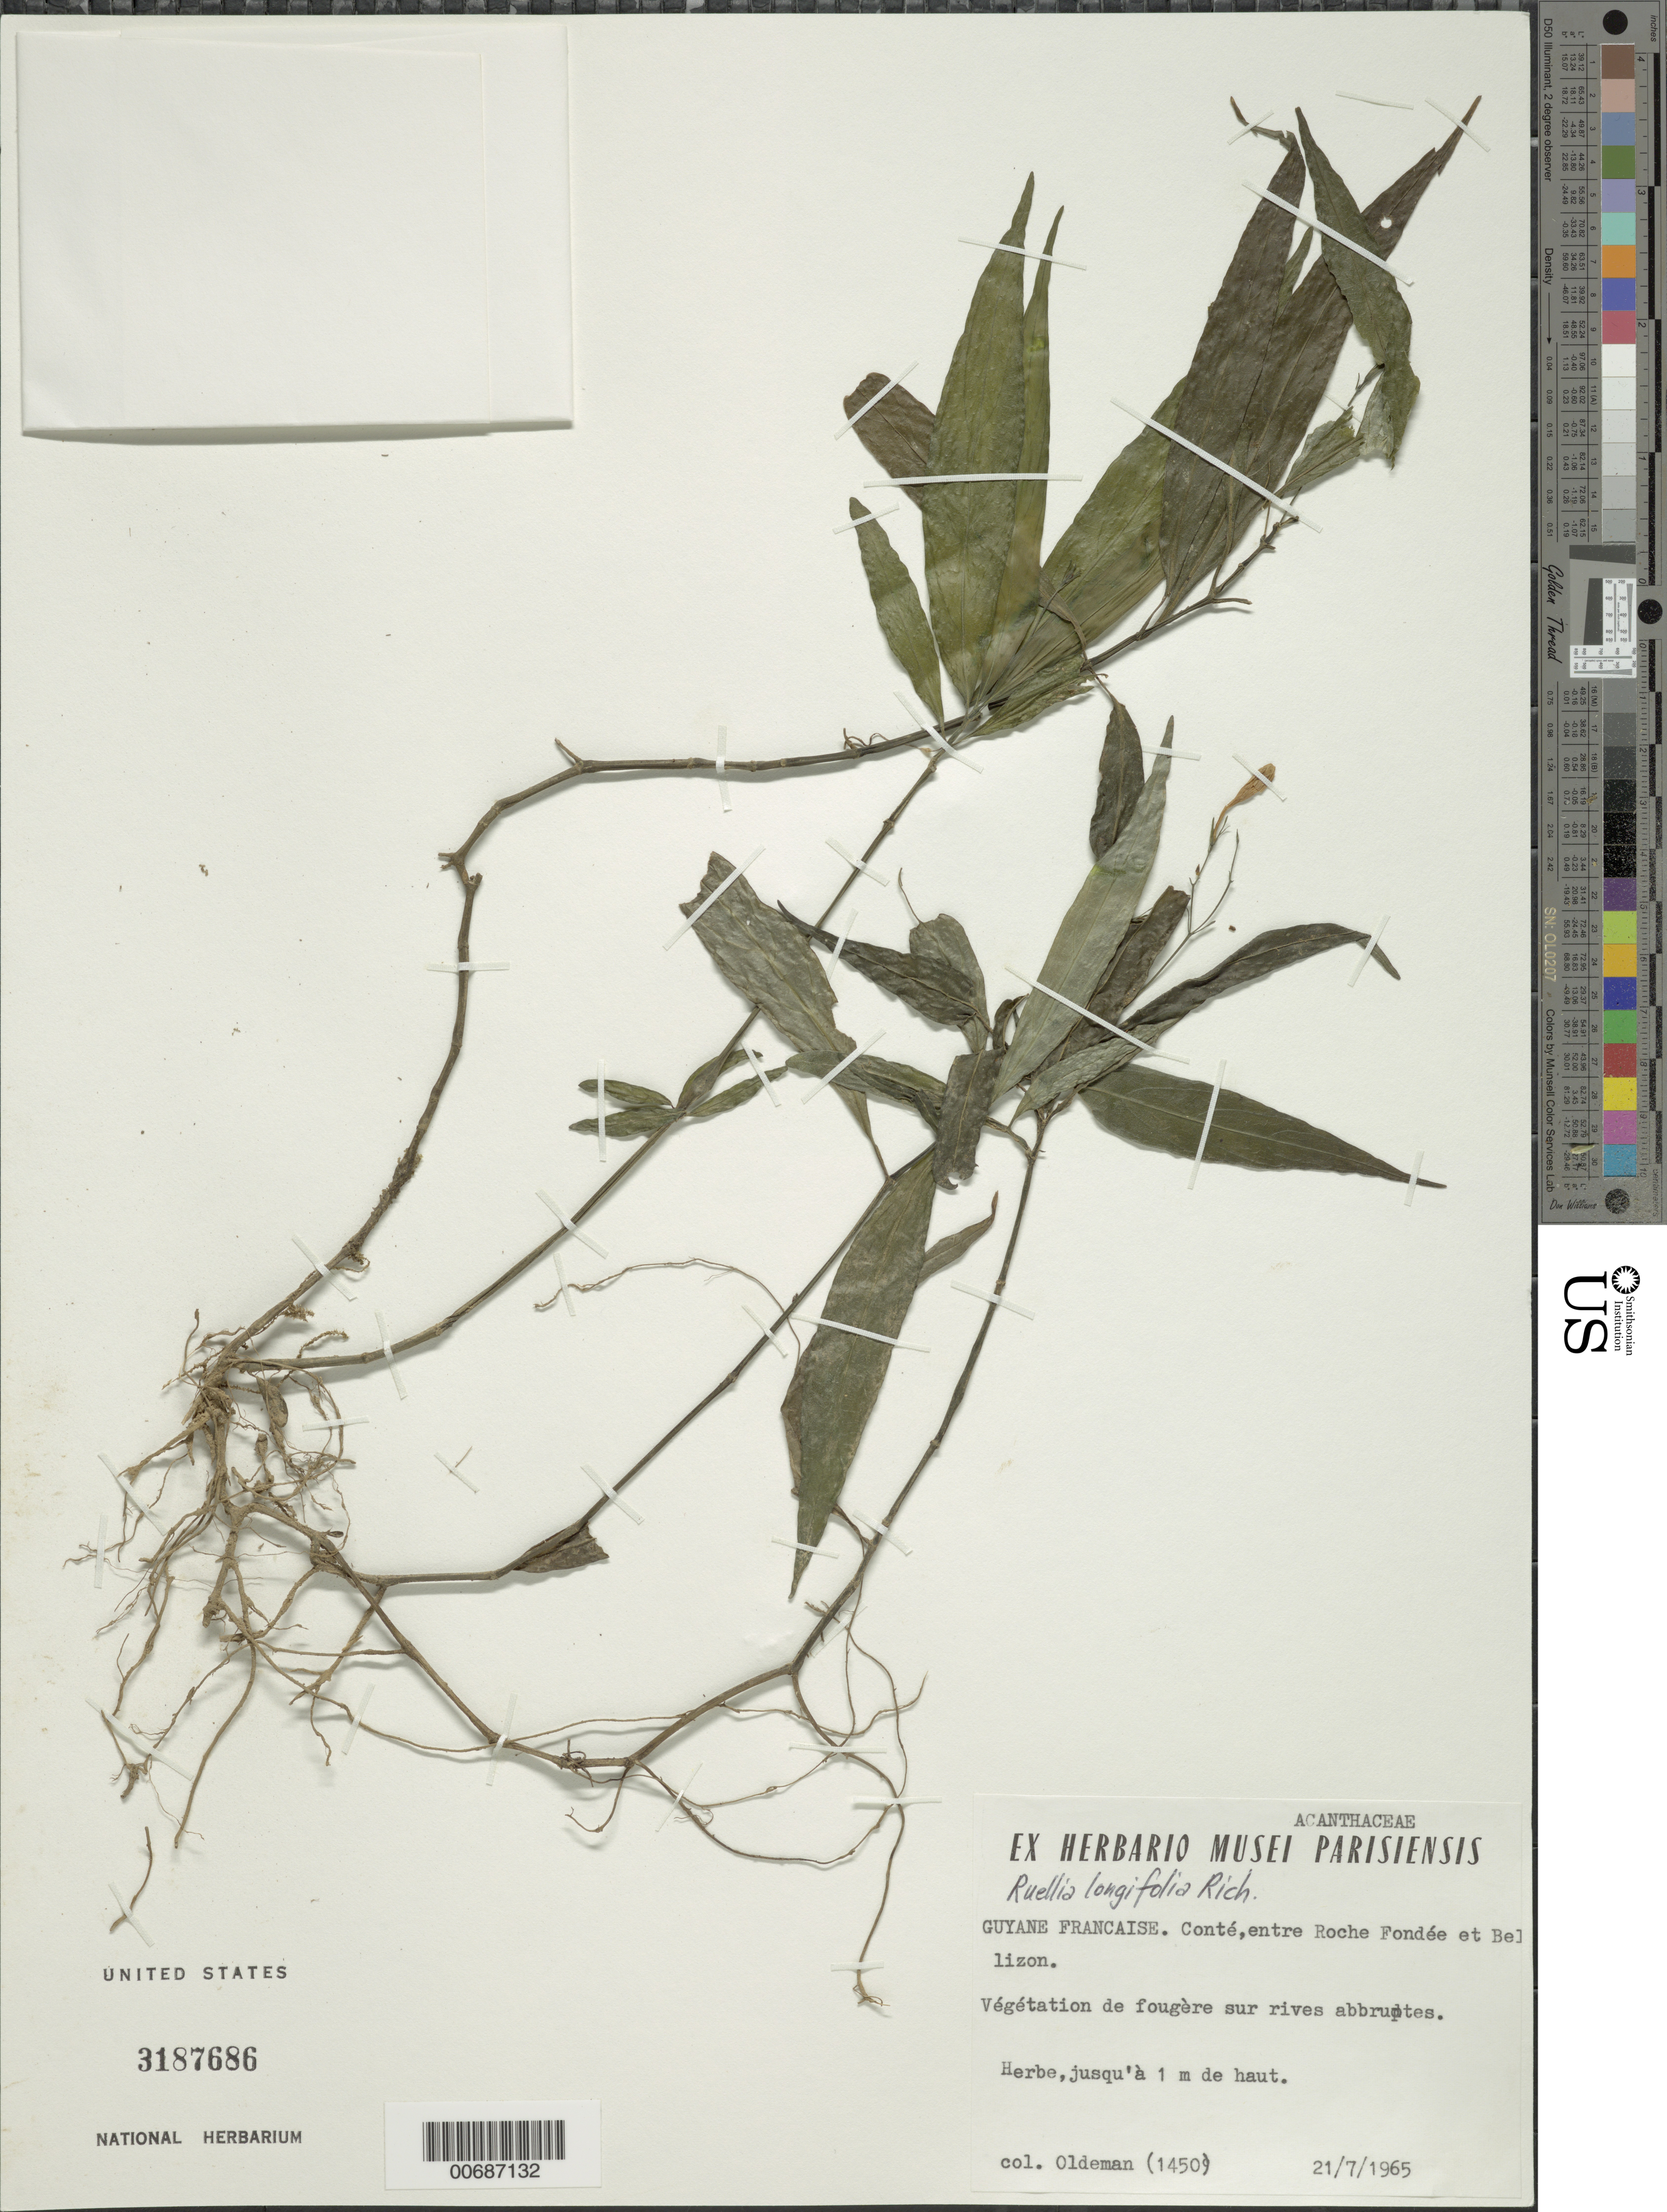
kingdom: Plantae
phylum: Tracheophyta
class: Magnoliopsida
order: Lamiales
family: Acanthaceae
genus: Ruellia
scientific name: Ruellia longifolia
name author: Rich.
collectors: R. Oldeman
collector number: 1450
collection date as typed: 21-Jul-65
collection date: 1965-07-21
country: French Guiana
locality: Comté R., entre Roche Fendée et Bélizon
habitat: Fern vegetation on riverbank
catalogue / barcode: US 3187686